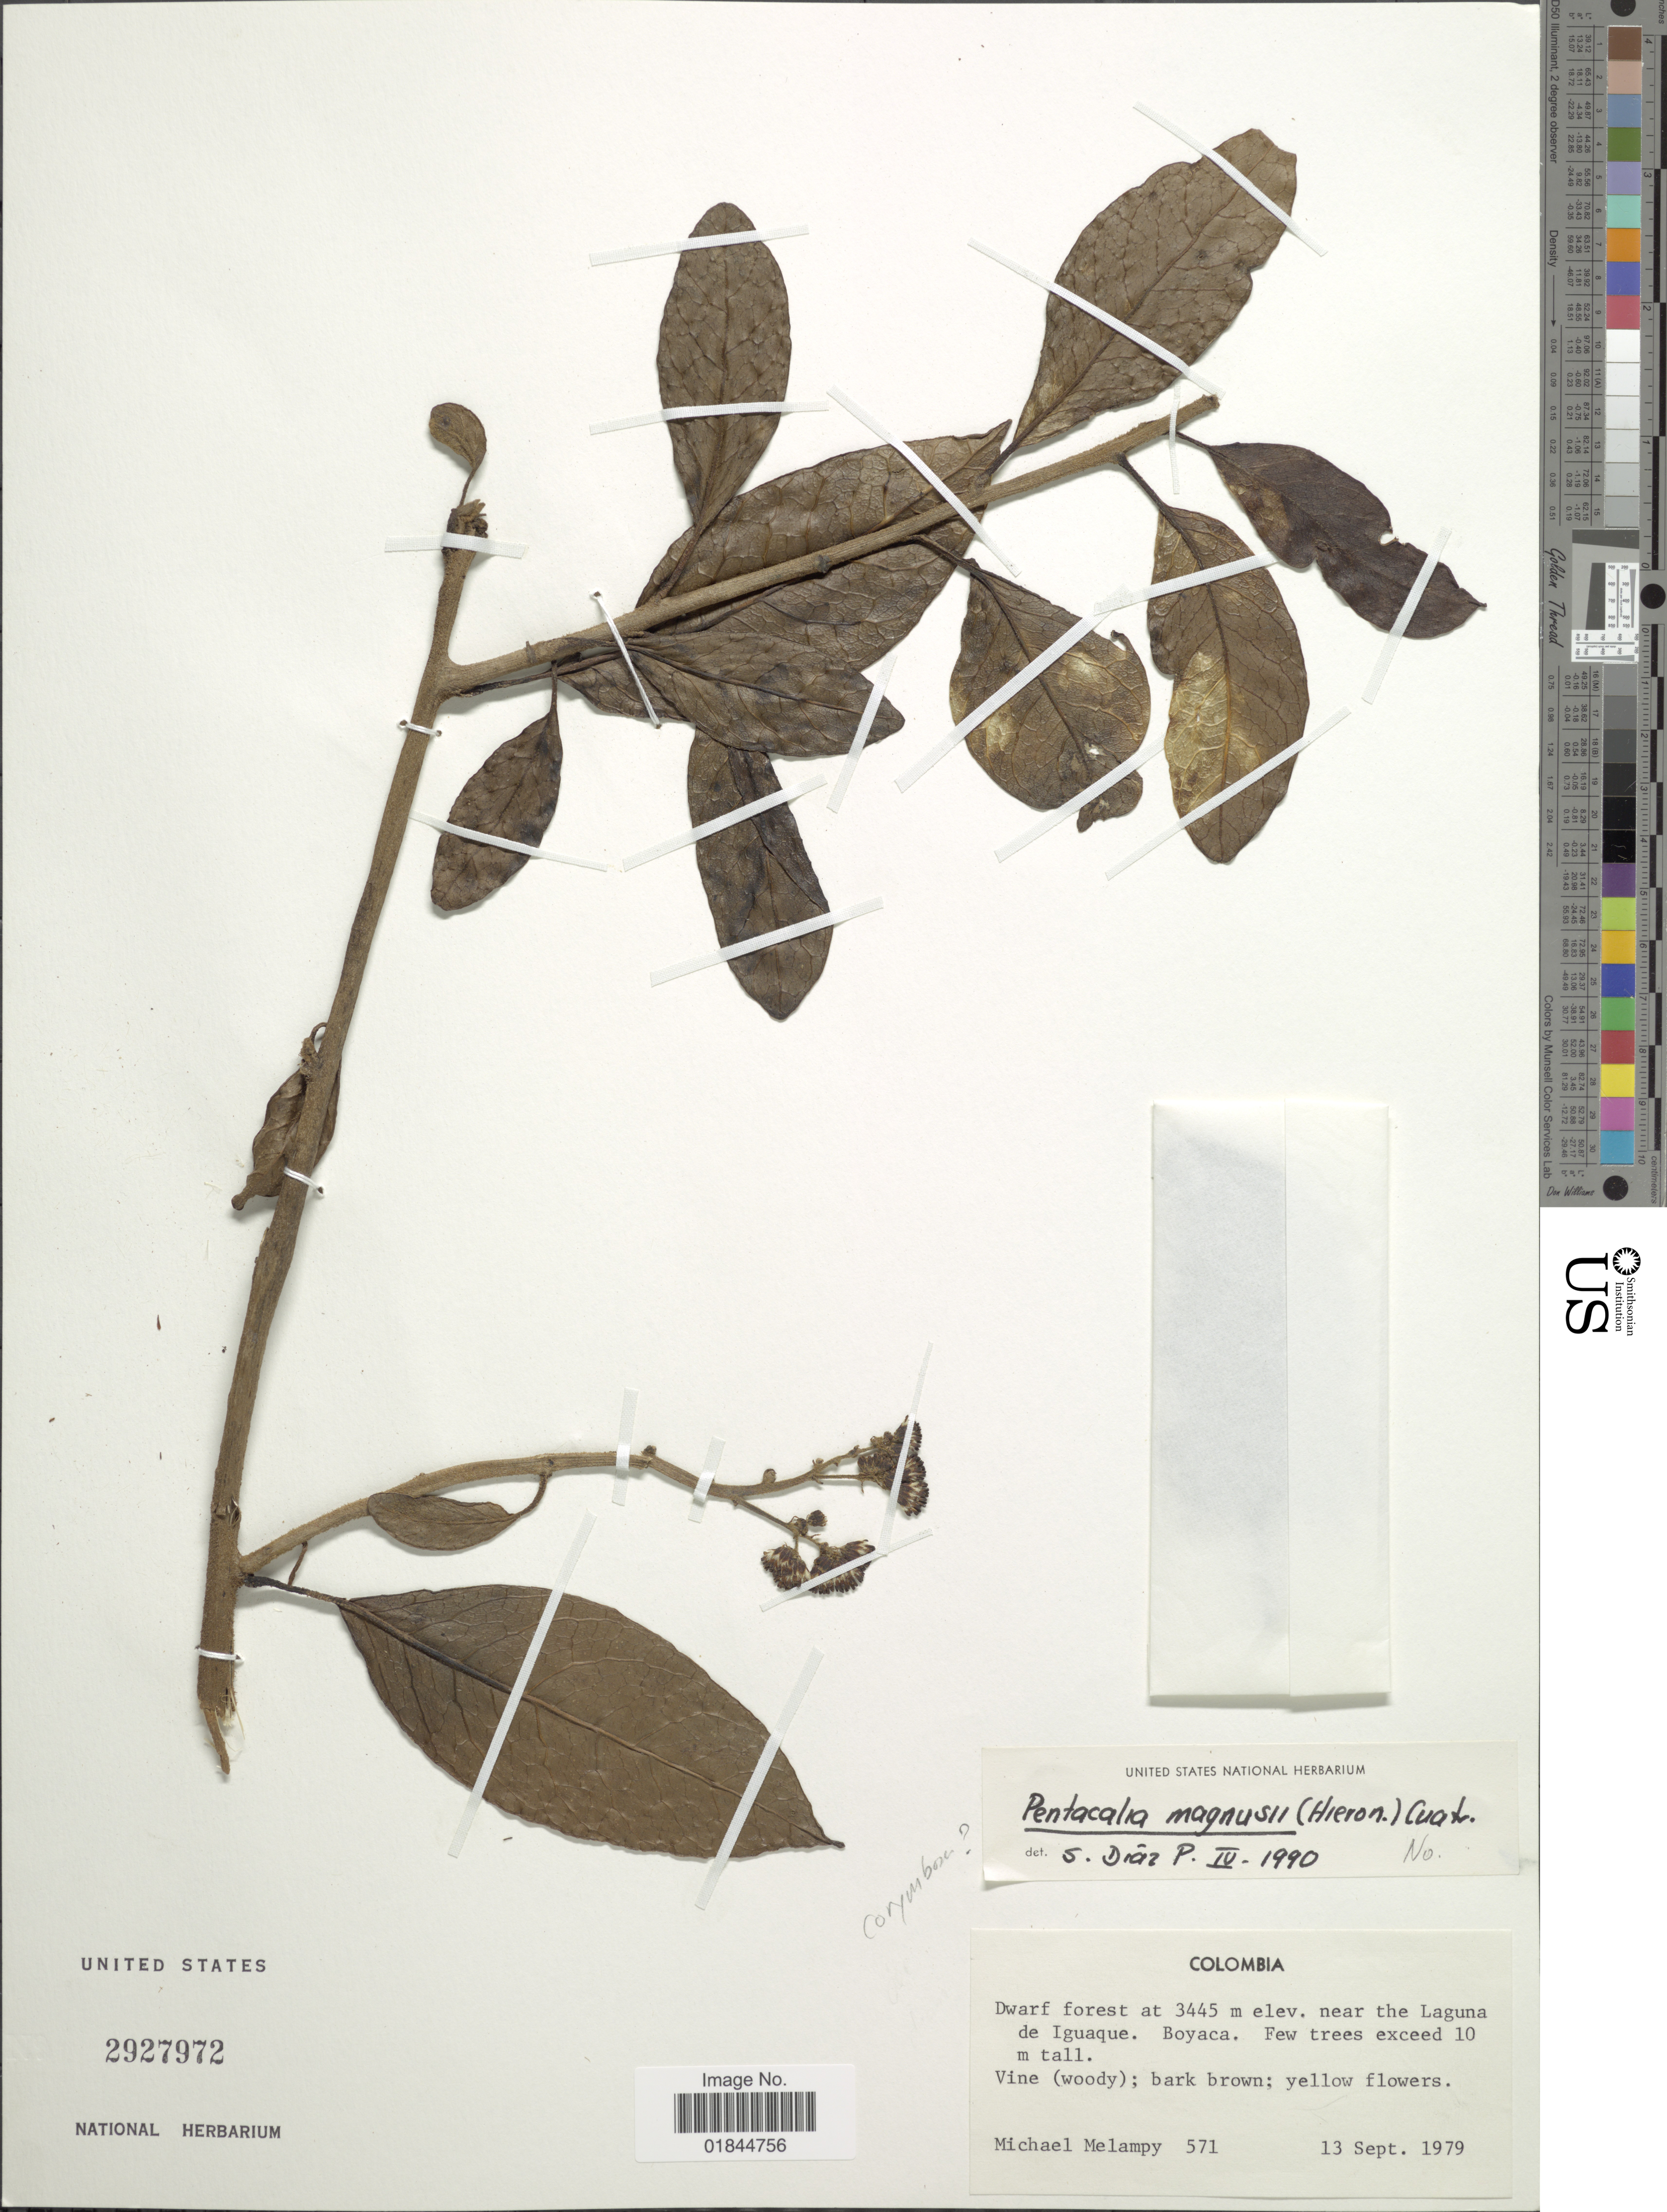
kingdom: Plantae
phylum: Tracheophyta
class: Magnoliopsida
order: Asterales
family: Asteraceae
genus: Pentacalia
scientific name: Pentacalia sp.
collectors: M. Melampy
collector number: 571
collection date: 1979-09-13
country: Colombia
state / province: Boyacá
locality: Dwarf forest near the Laguna de Iguaque. Boyacá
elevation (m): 3445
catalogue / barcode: US 2927972